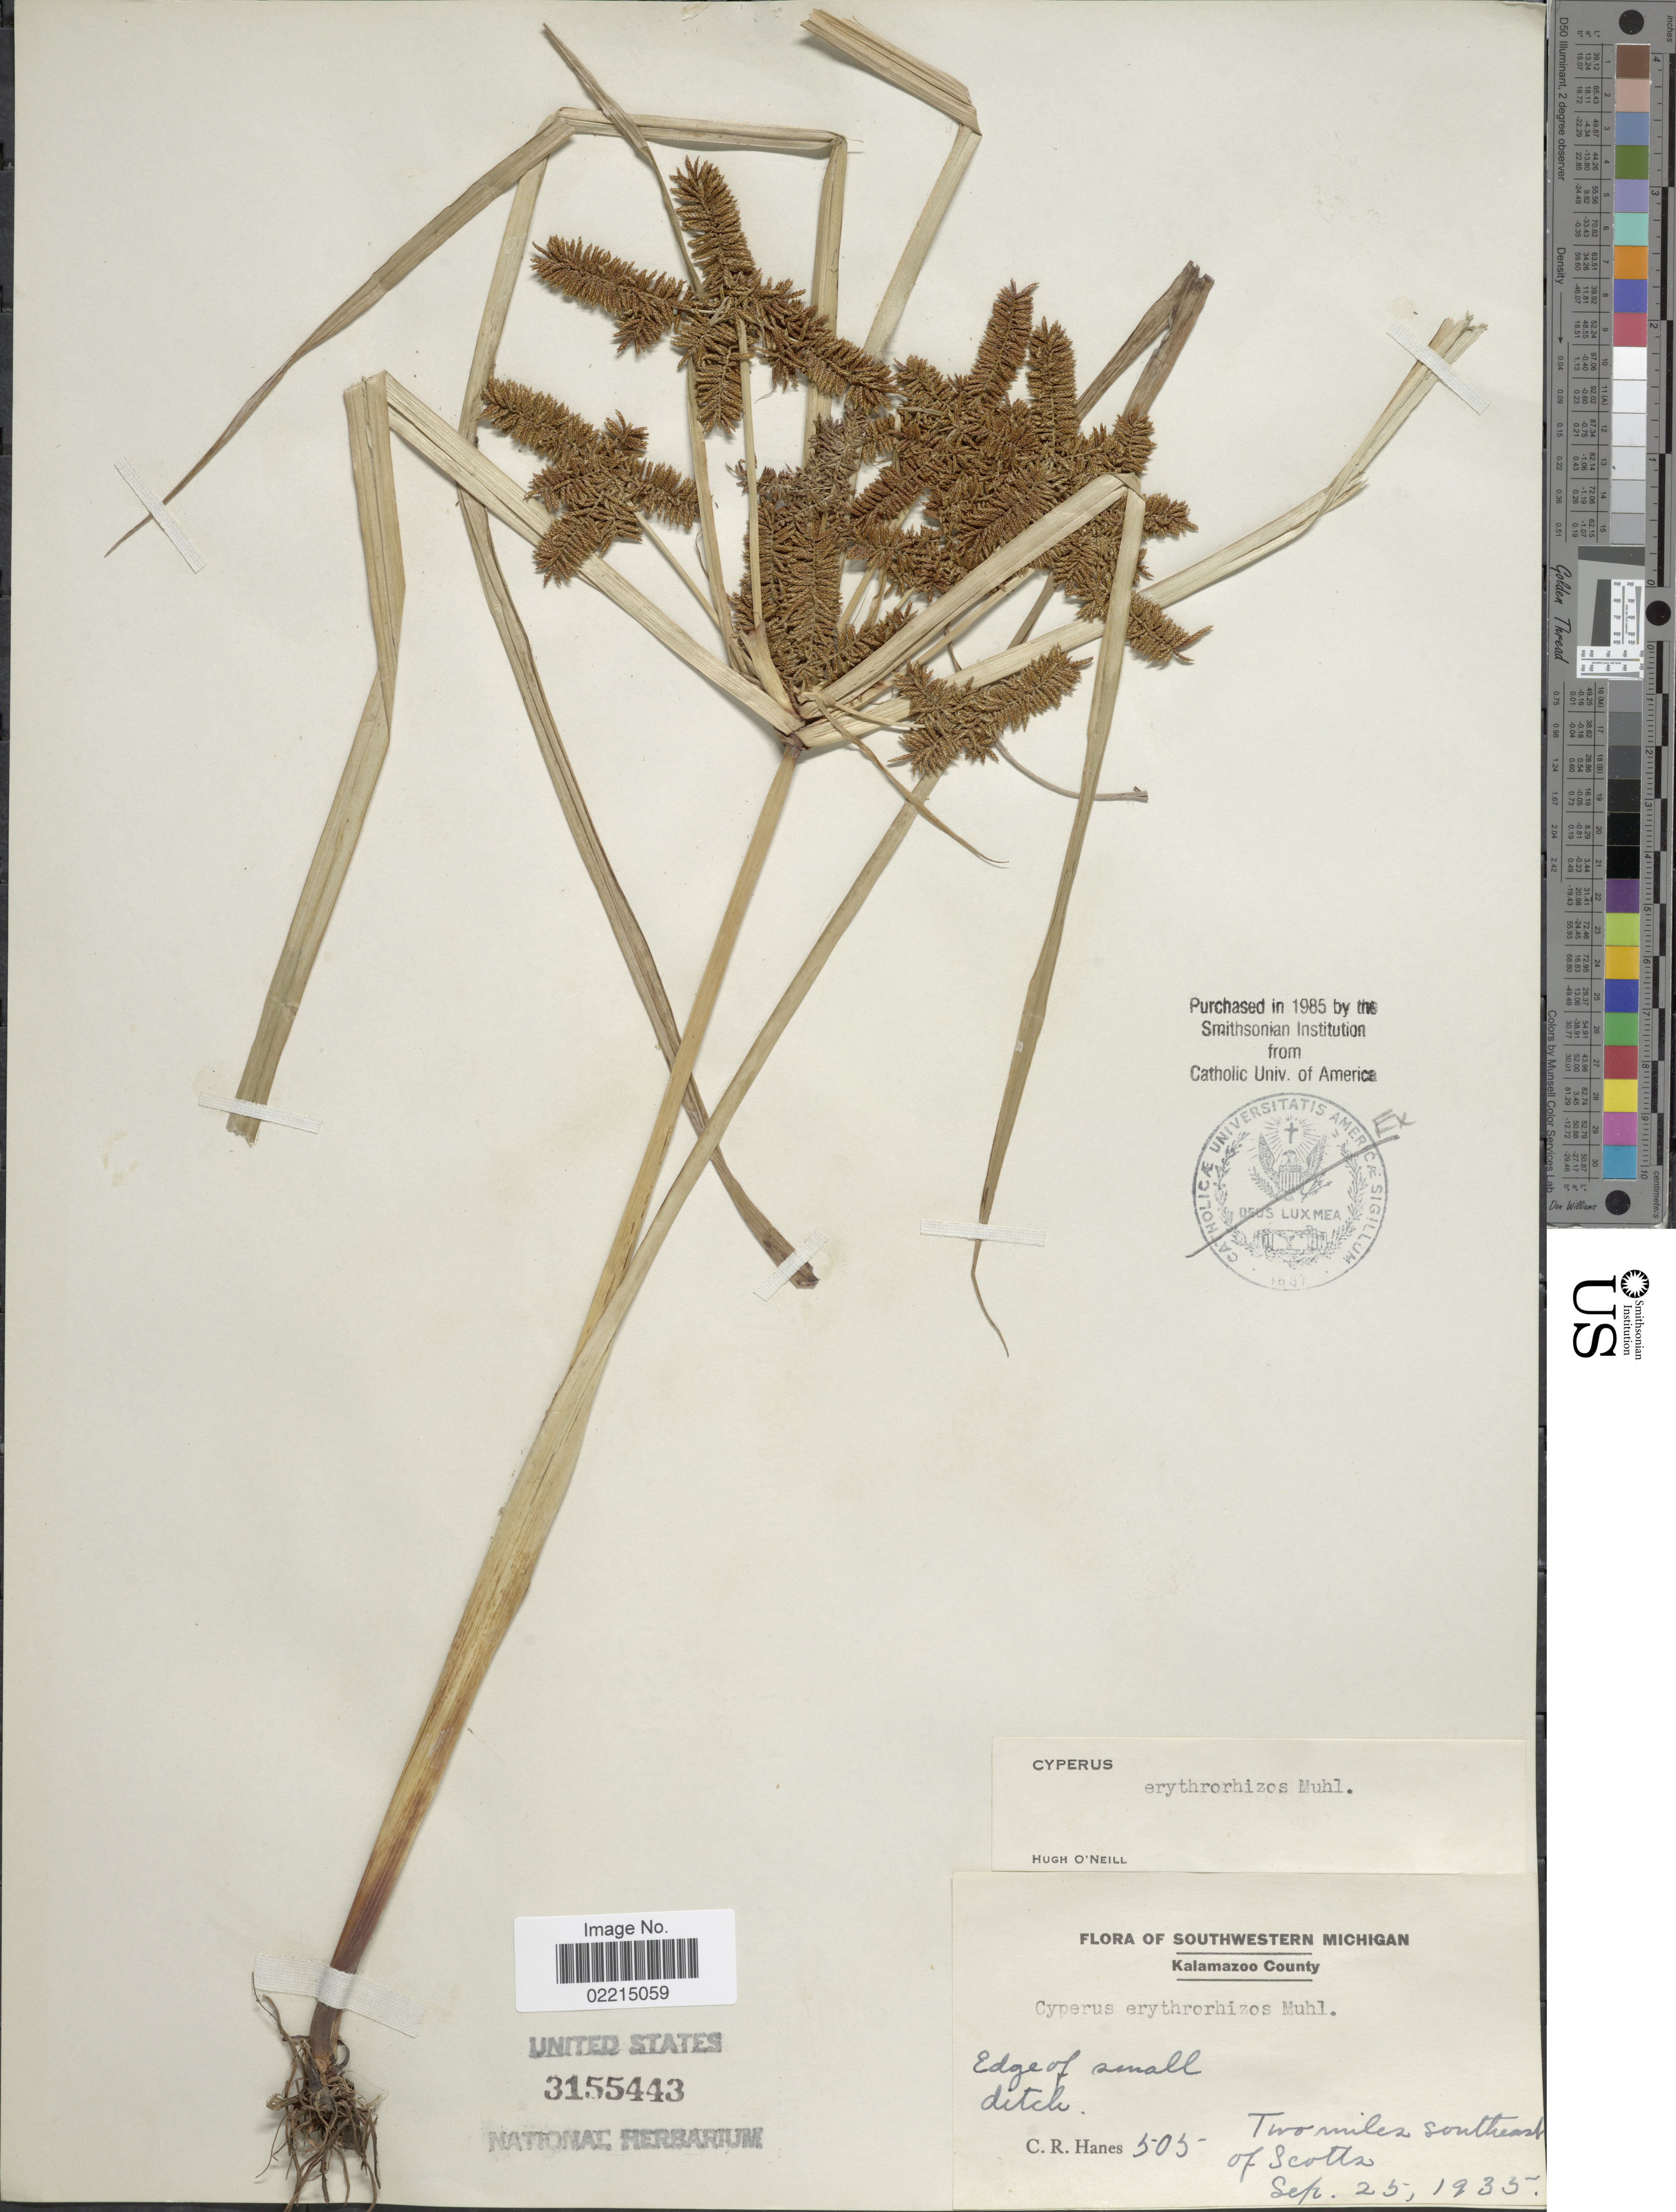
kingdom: Plantae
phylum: Tracheophyta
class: Liliopsida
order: Poales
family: Cyperaceae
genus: Cyperus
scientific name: Cyperus erythrorhizos Muhl.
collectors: C. Hanes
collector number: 505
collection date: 1935-09-25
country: United States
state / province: Michigan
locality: Southwestern Michigan. Kalamazoo County. Two miles southeast of Scotts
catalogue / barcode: US 3155443